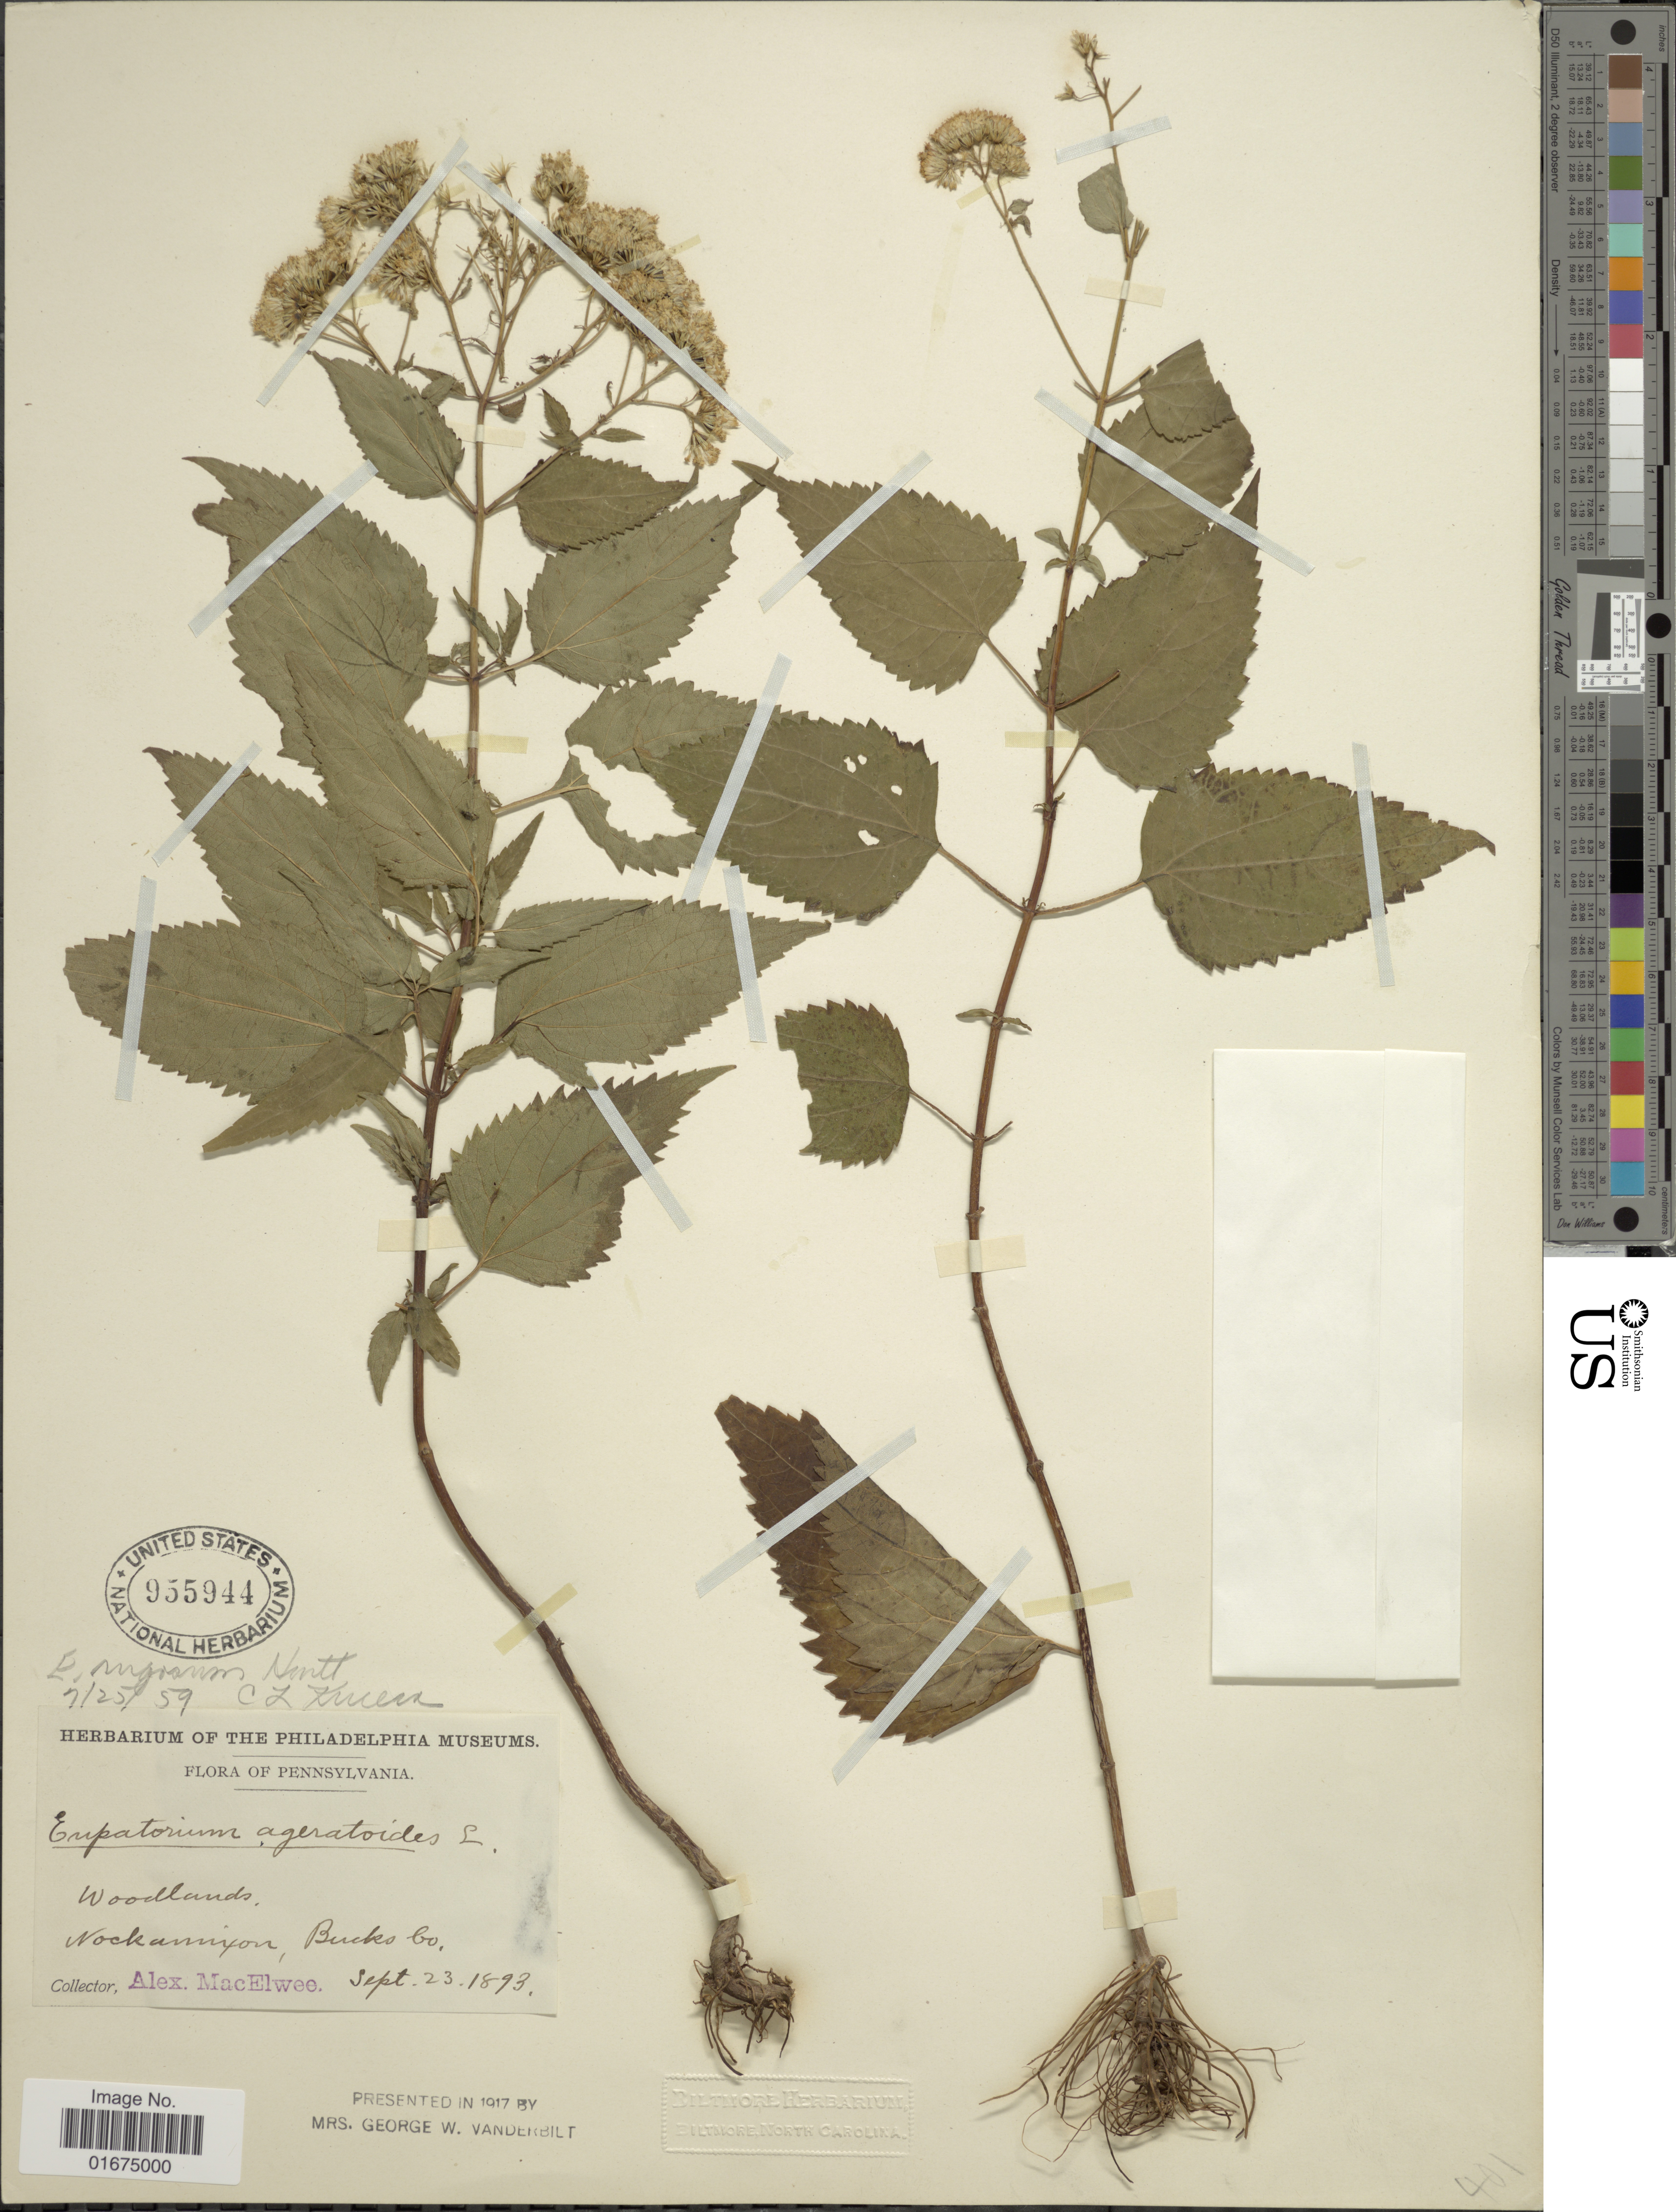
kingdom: Plantae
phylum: Tracheophyta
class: Magnoliopsida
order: Asterales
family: Asteraceae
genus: Ageratina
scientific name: Ageratina altissima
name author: (L.) R.M. King & H. Rob.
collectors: A. MacElwee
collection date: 1893-09-23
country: United States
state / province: Pennsylvania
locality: Woodlands, Nockanniyon, Bucks Co.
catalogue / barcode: US 955944